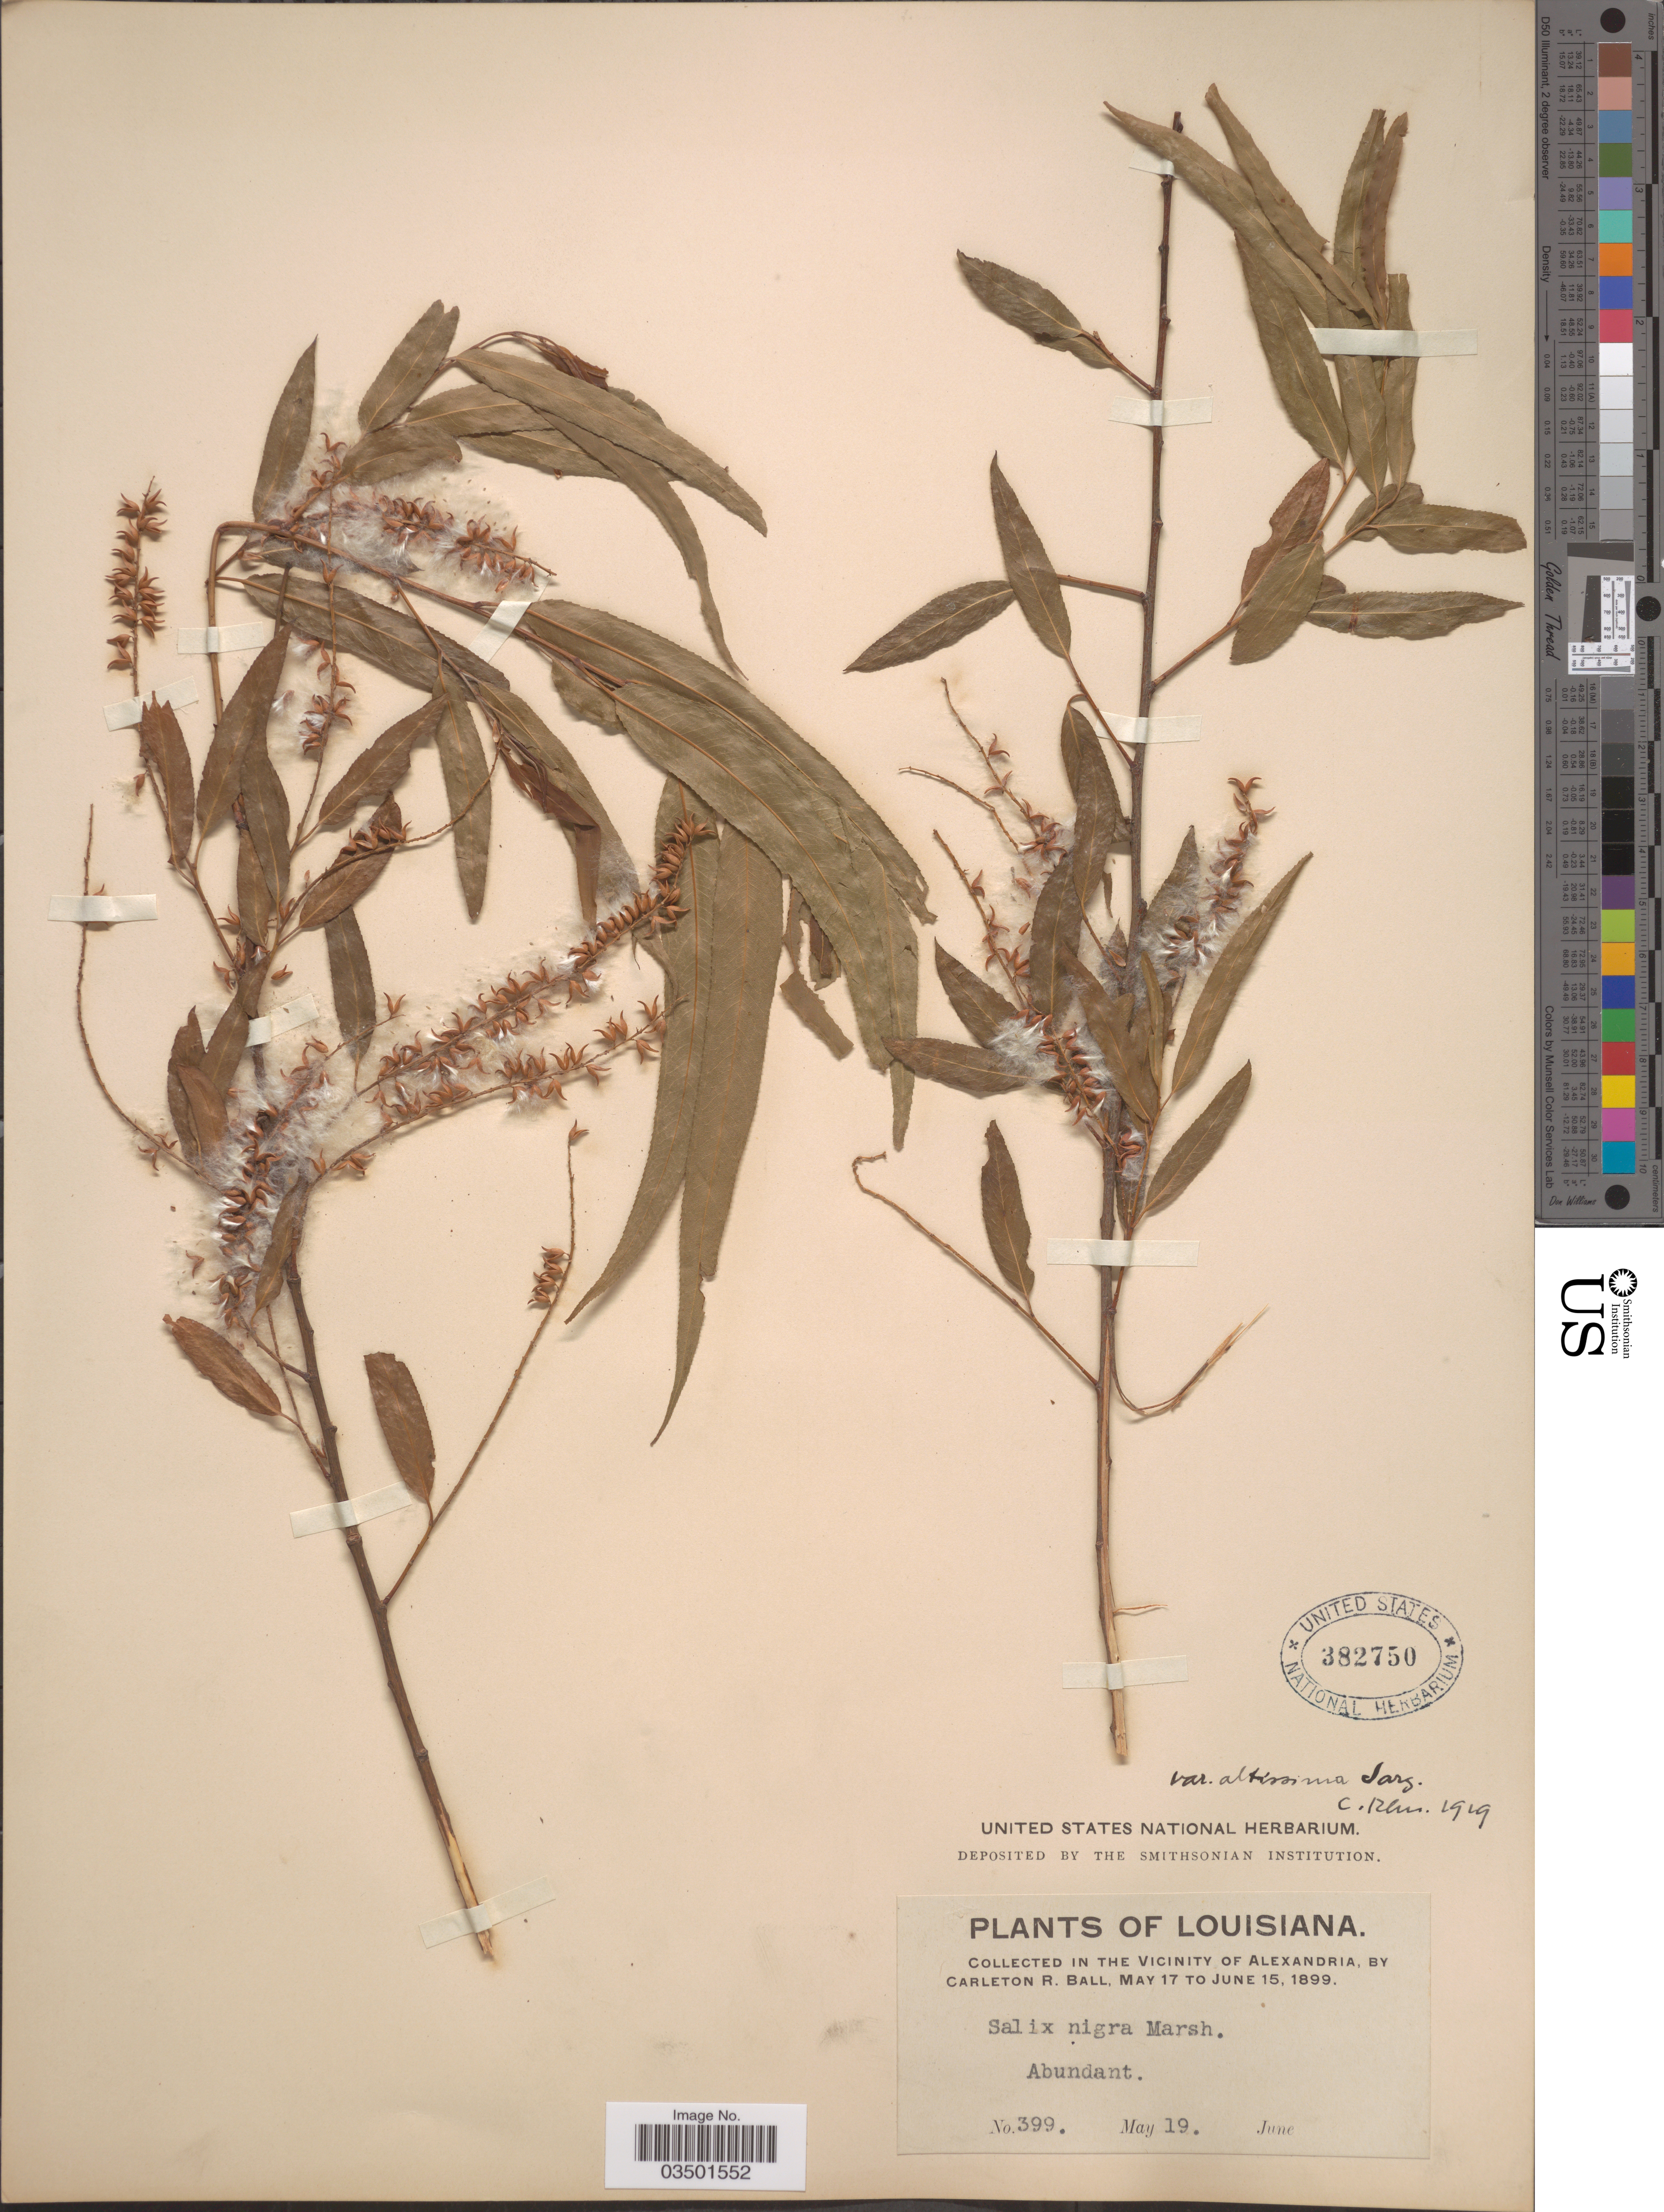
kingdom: Plantae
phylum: Tracheophyta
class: Magnoliopsida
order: Malpighiales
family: Salicaceae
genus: Salix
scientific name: Salix nigra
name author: Marshall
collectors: C. R. Ball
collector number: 399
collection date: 1899-05-19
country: United States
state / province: Louisiana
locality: In the vicinity of Alexandria.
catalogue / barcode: US 382750